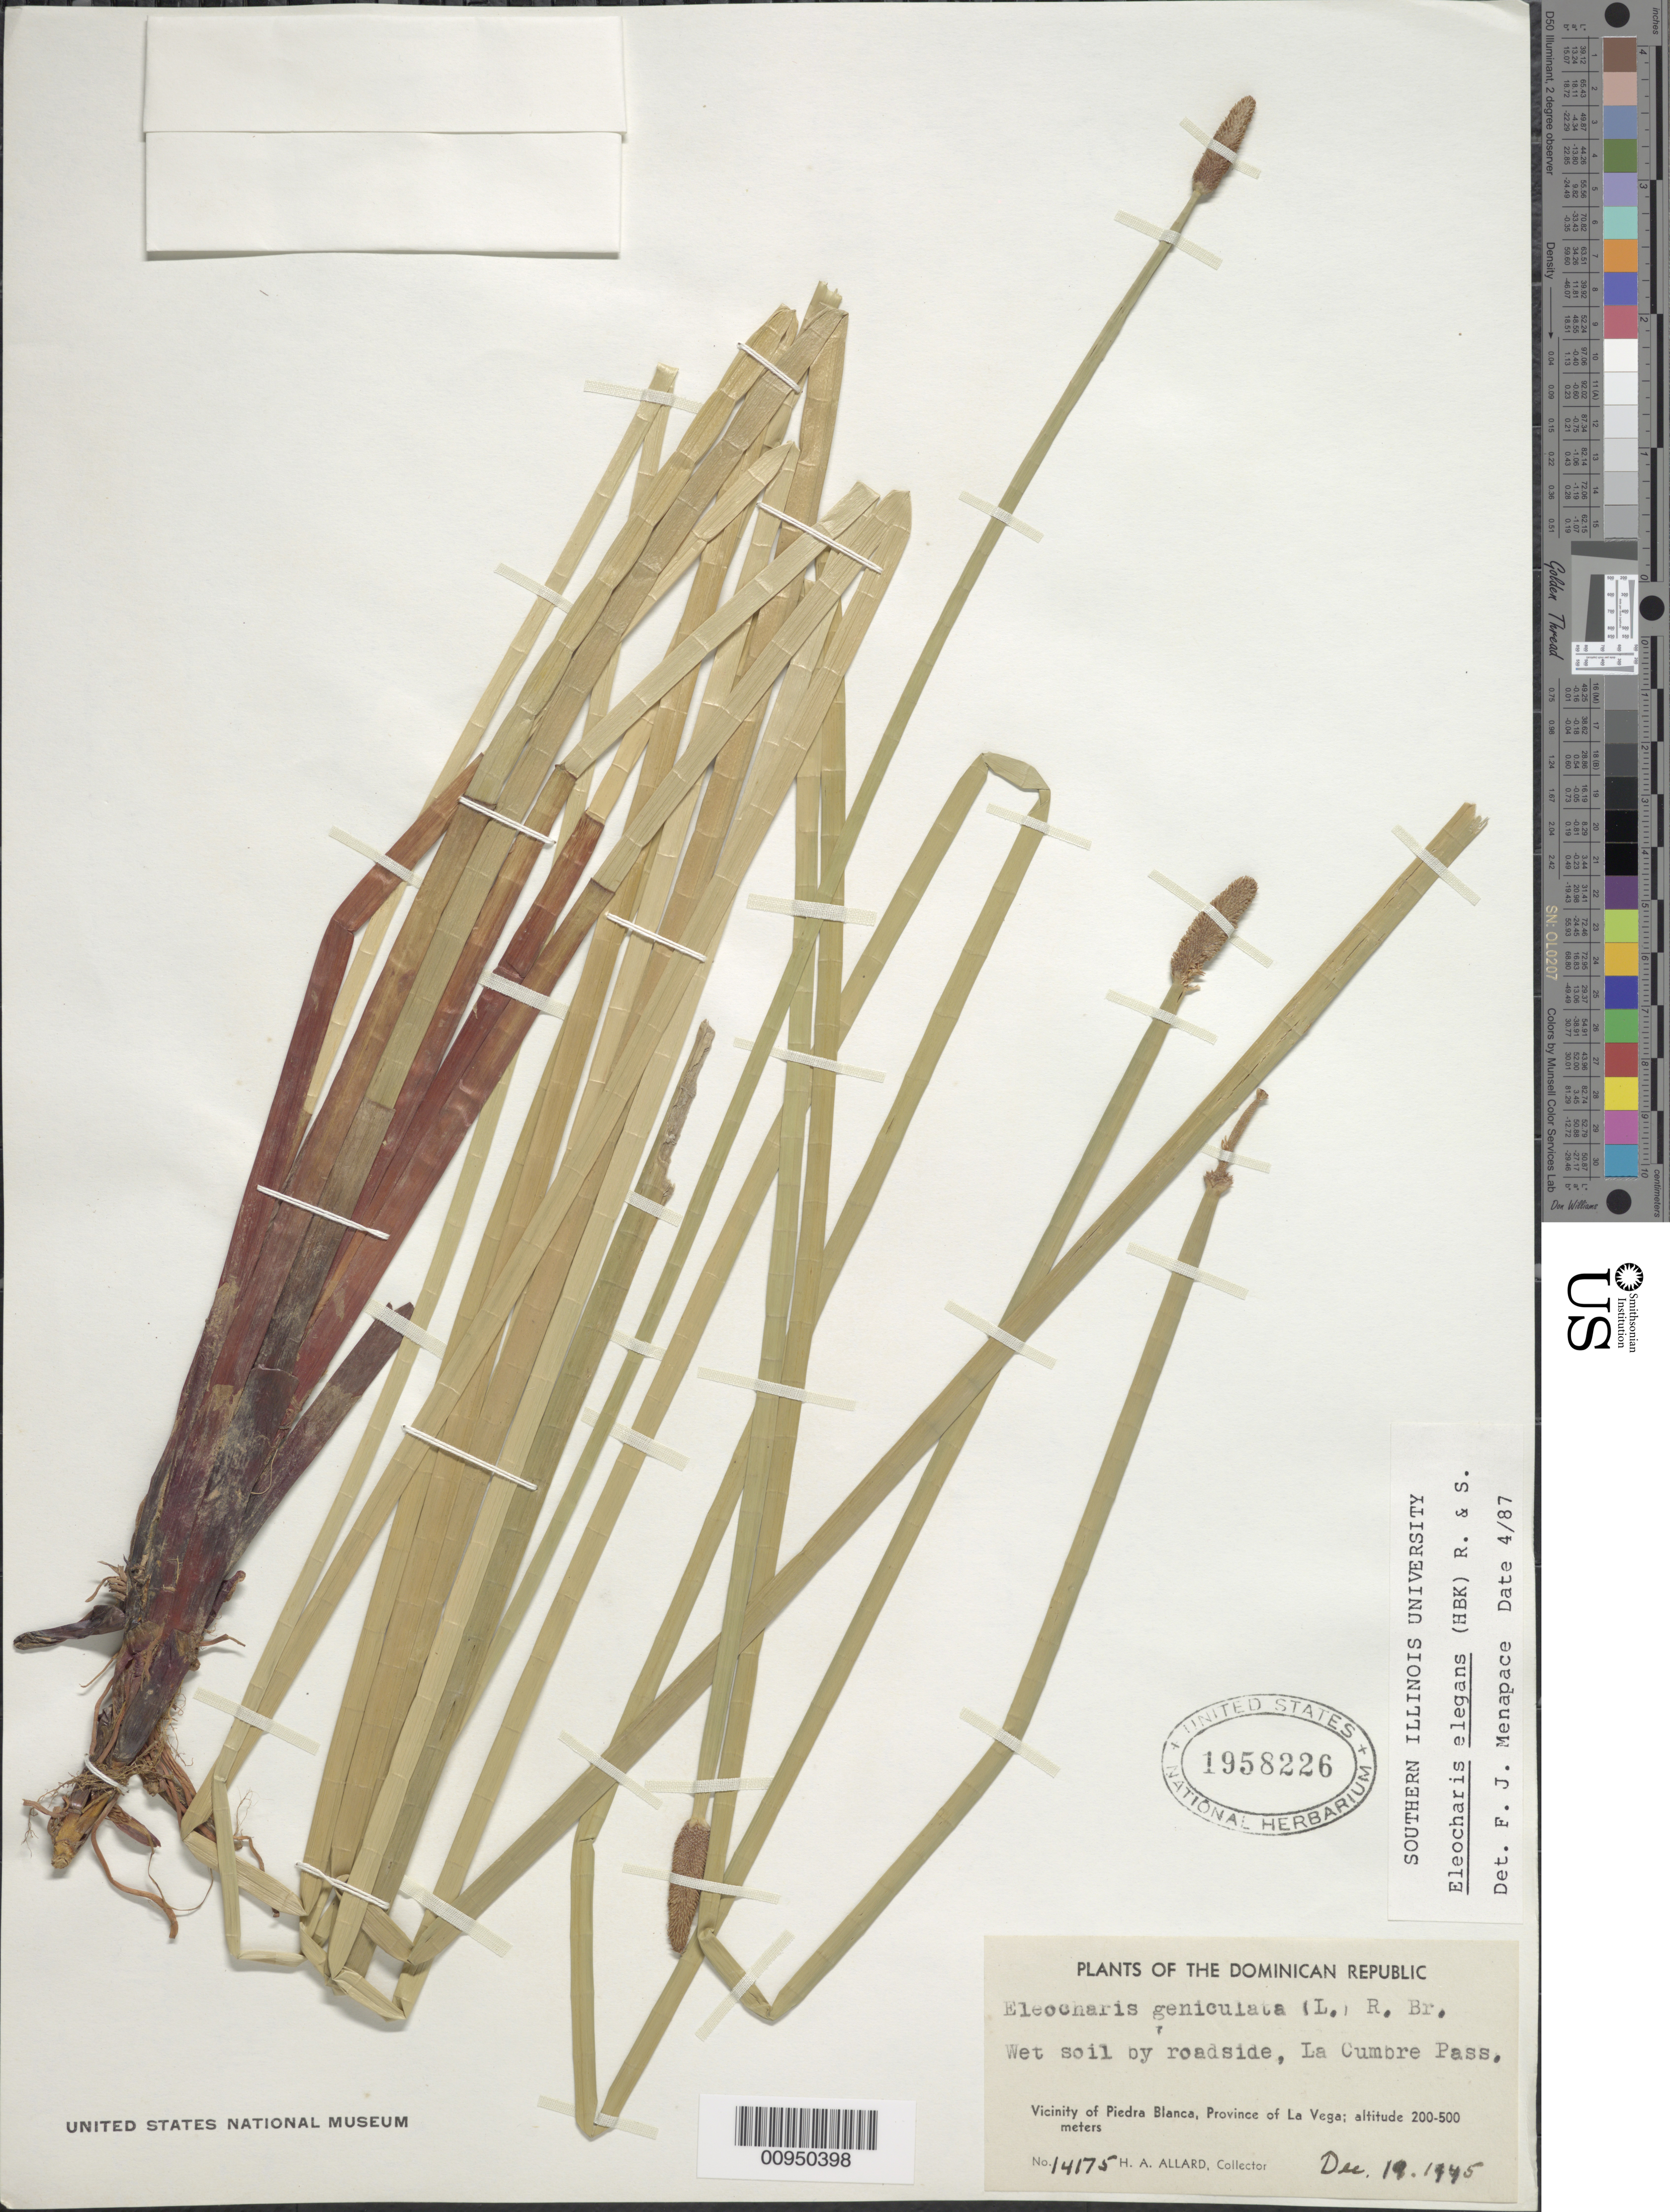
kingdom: Plantae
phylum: Tracheophyta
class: Liliopsida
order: Poales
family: Cyperaceae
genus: Eleocharis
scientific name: Eleocharis elegans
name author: (Kunth) Roem. & Schult.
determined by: Menapace, F. J.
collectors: H. A. Allard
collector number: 14175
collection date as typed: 19 Dec 1945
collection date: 1945-12-19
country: Dominican Republic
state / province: La Vega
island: Hispaniola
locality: Vicinity of Piedra Blanca, roadside, La Cumbre Pass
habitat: Wet soil by roadside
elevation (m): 200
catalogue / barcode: US 1958226